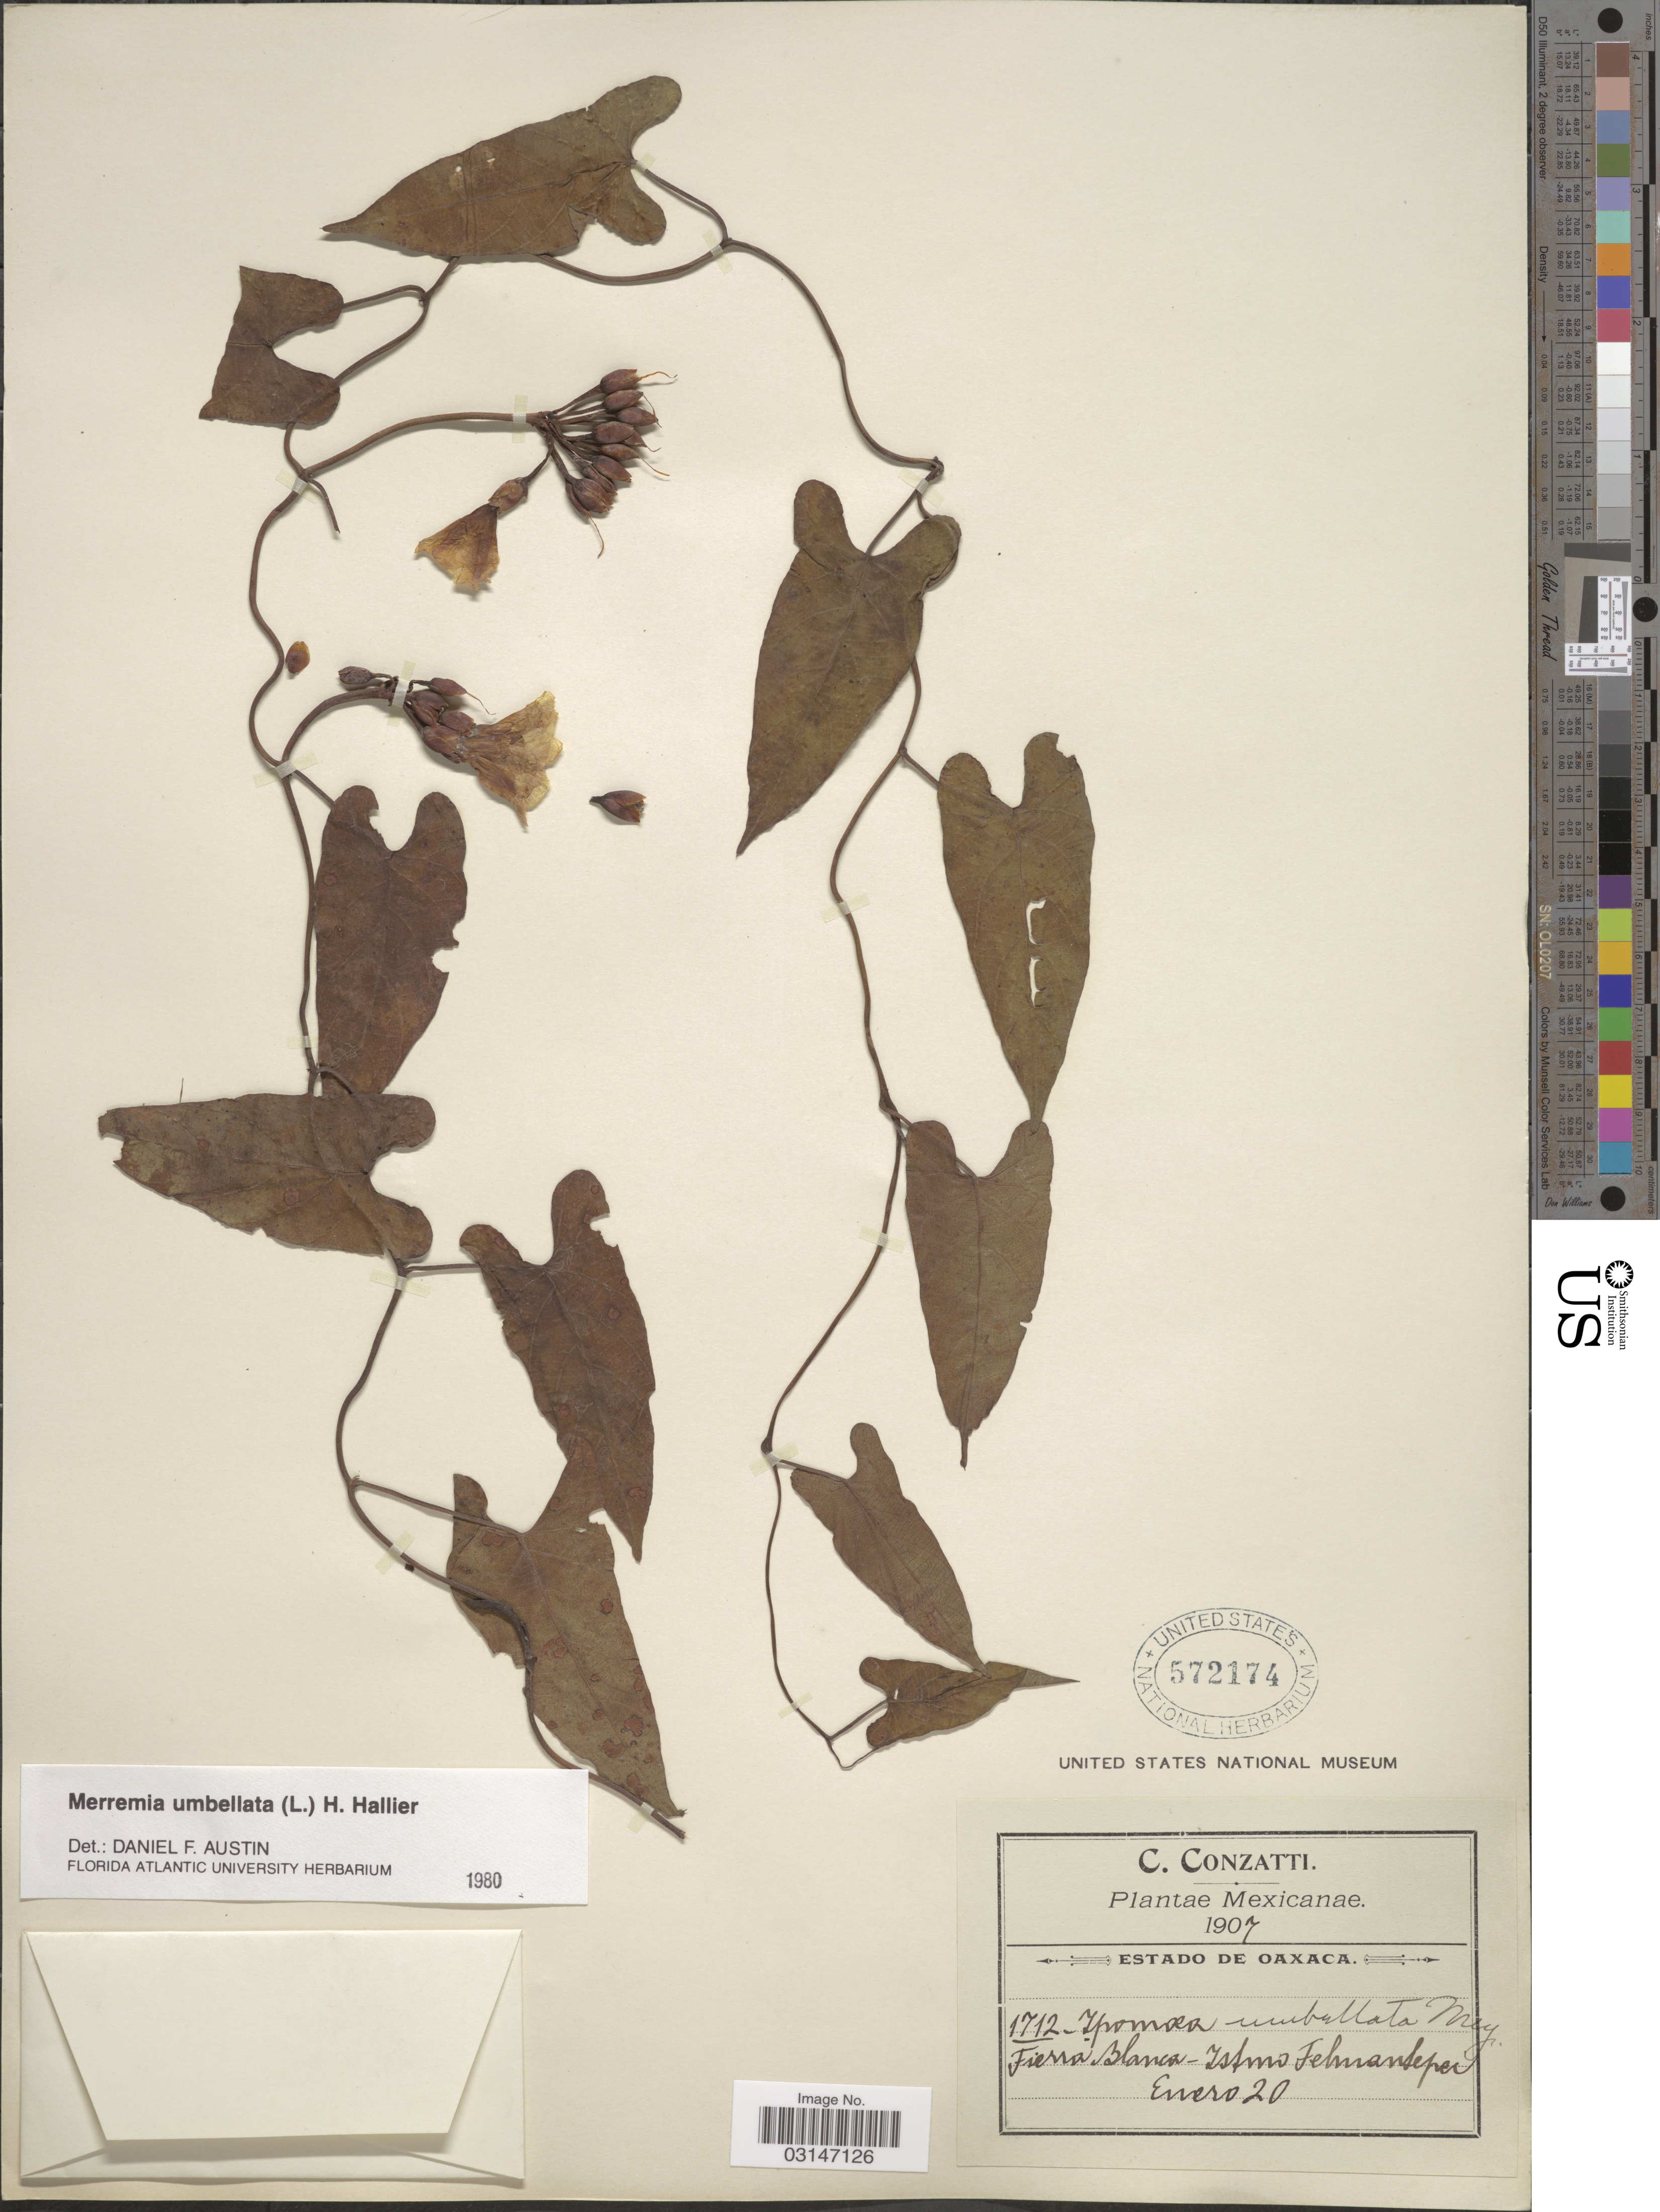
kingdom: Plantae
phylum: Tracheophyta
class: Magnoliopsida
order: Solanales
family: Convolvulaceae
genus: Camonea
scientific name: Camonea umbellata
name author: (L.) A. R. Simões & Staples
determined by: Strong, Mark T., (BOT), Smithsonian Institution - National Museum of Natural History (UNITED STATES)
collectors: C. Conzatti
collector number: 1712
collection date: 1907-01-20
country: Mexico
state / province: Oaxaca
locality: Fierra Blanca - Istmo Tehuantepec.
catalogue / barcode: US 572174